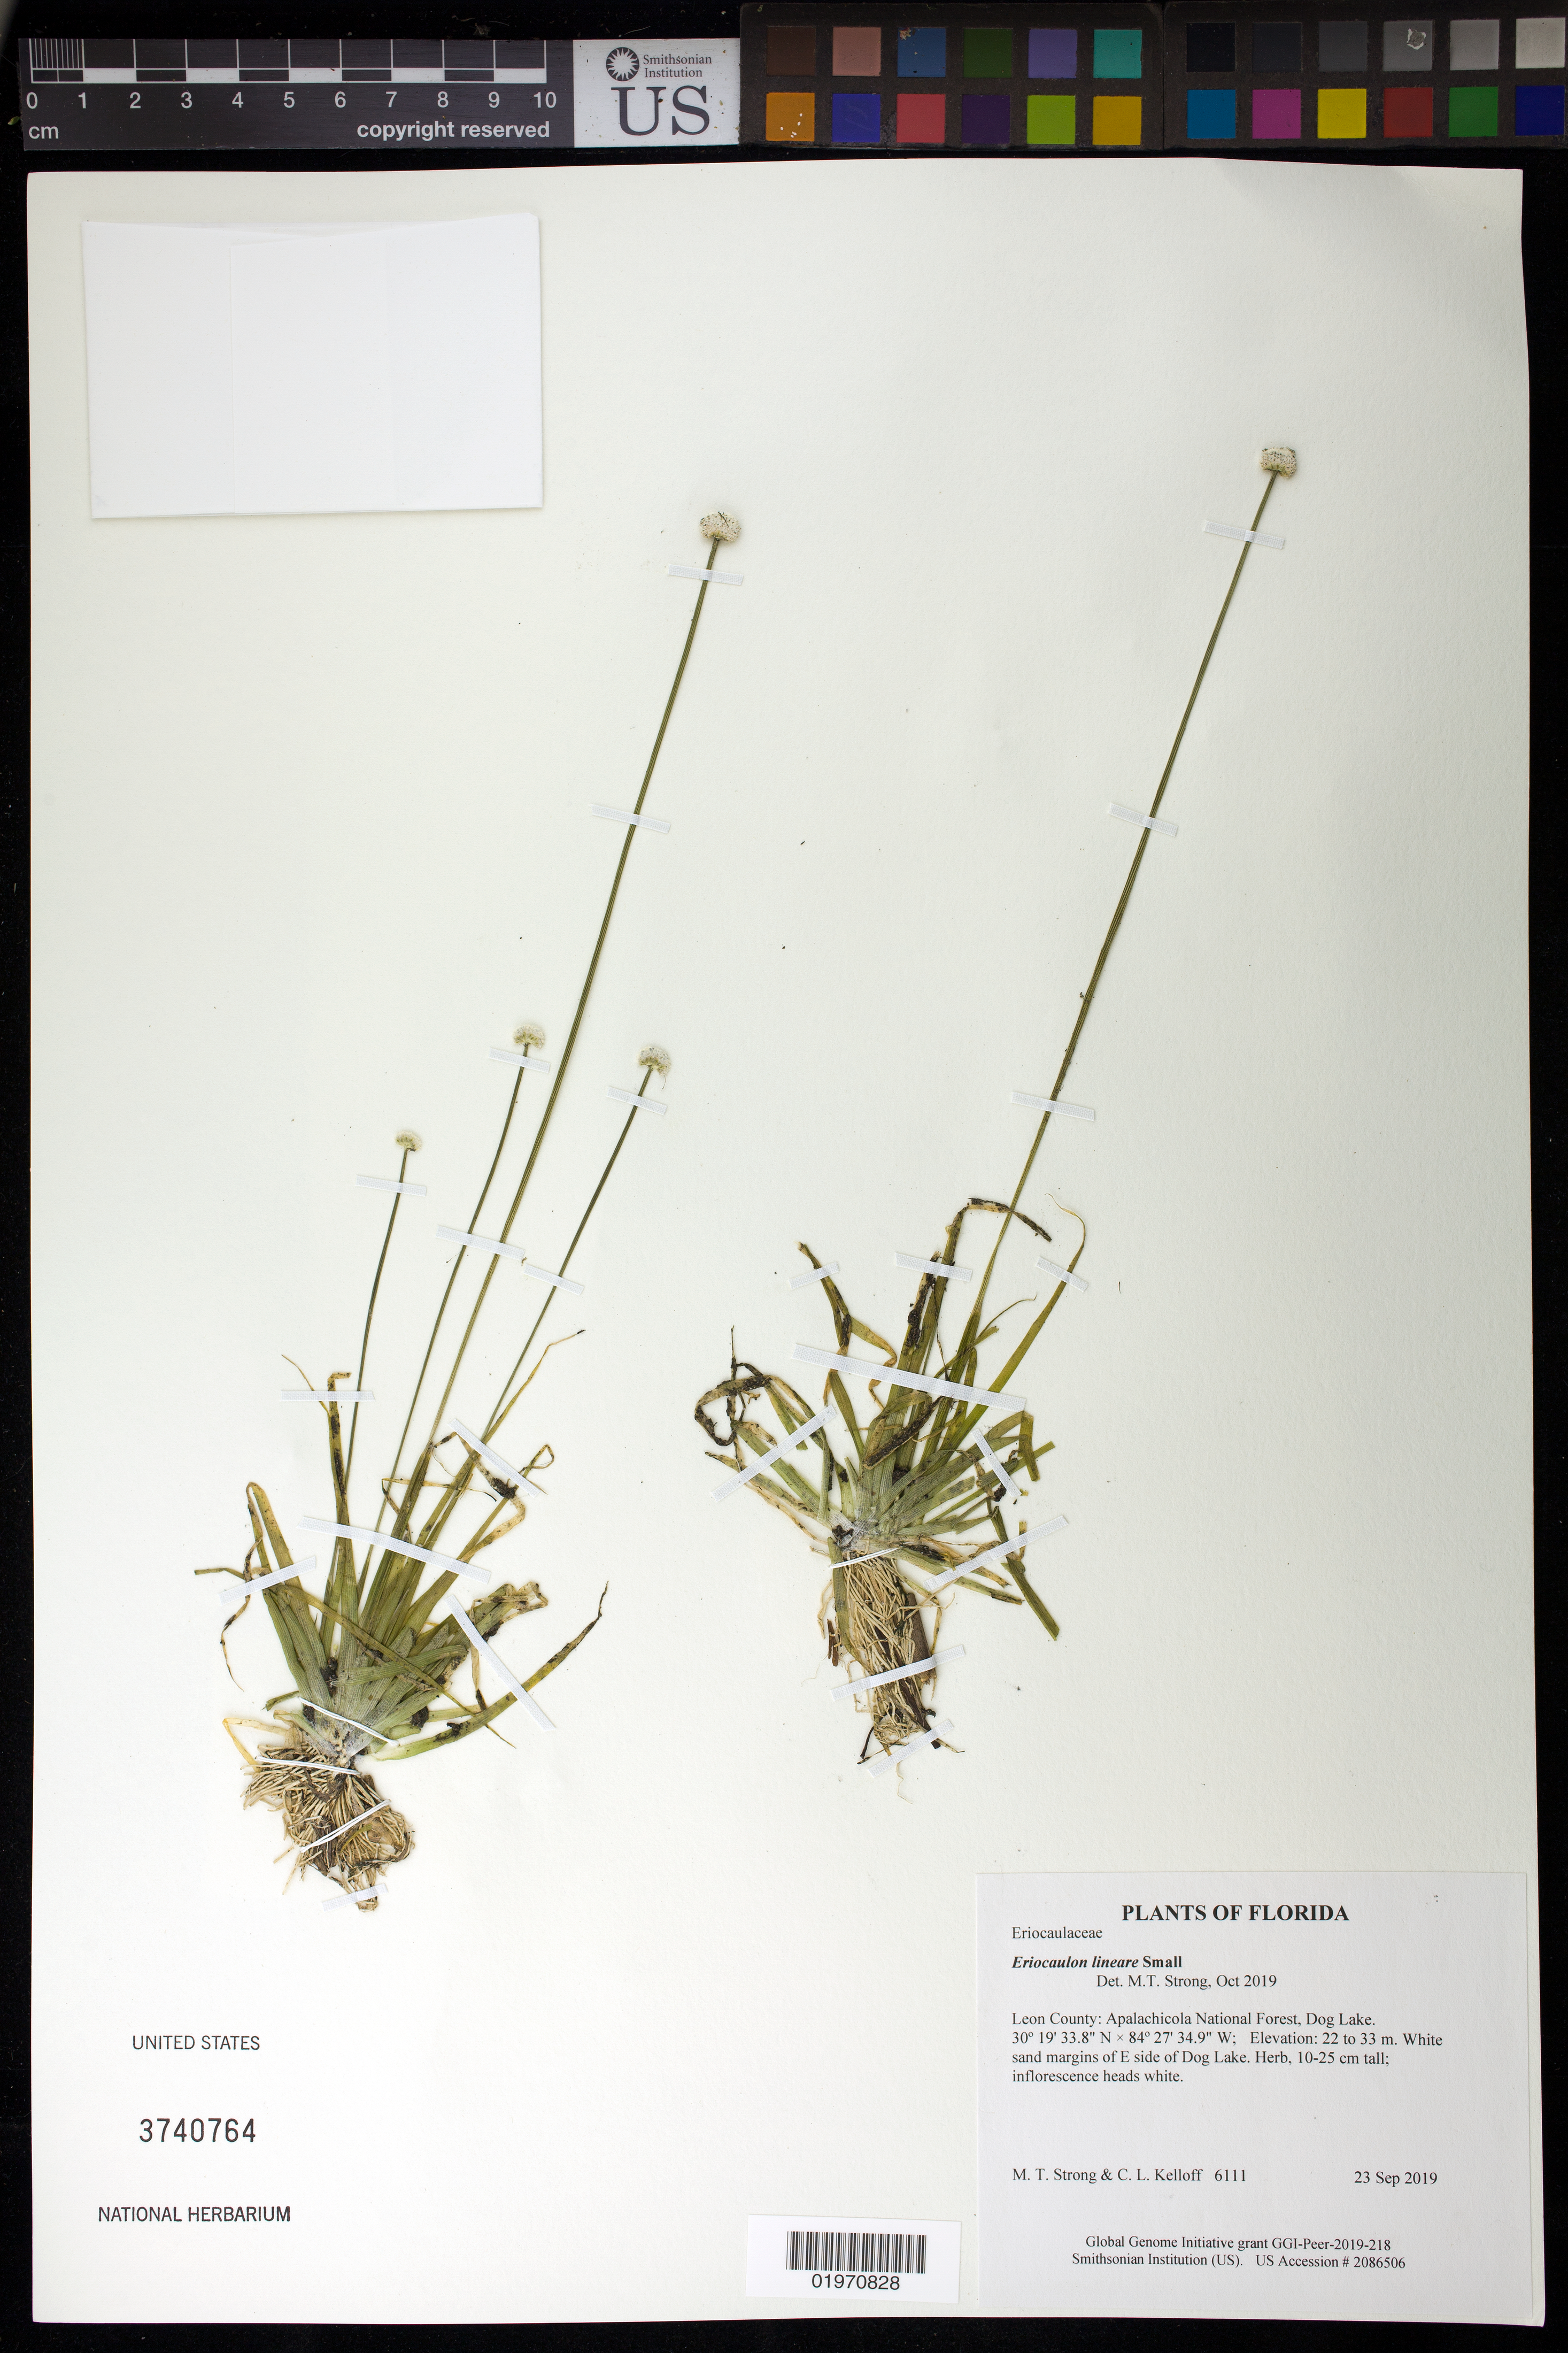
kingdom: Plantae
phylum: Tracheophyta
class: Liliopsida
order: Poales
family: Eriocaulaceae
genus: Eriocaulon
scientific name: Eriocaulon lineare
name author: Small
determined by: Strong, Mark T., (BOT), Smithsonian Institution - National Museum of Natural History (UNITED STATES)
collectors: M. T. Strong & C. L. Kelloff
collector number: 6111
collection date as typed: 23 Sep 2019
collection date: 2019-09-23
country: United States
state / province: Florida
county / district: Leon County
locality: Apalachicola National Forest, Dog Lake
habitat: White sand margins of E side of Dog Lake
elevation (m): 22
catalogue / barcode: US 3740764